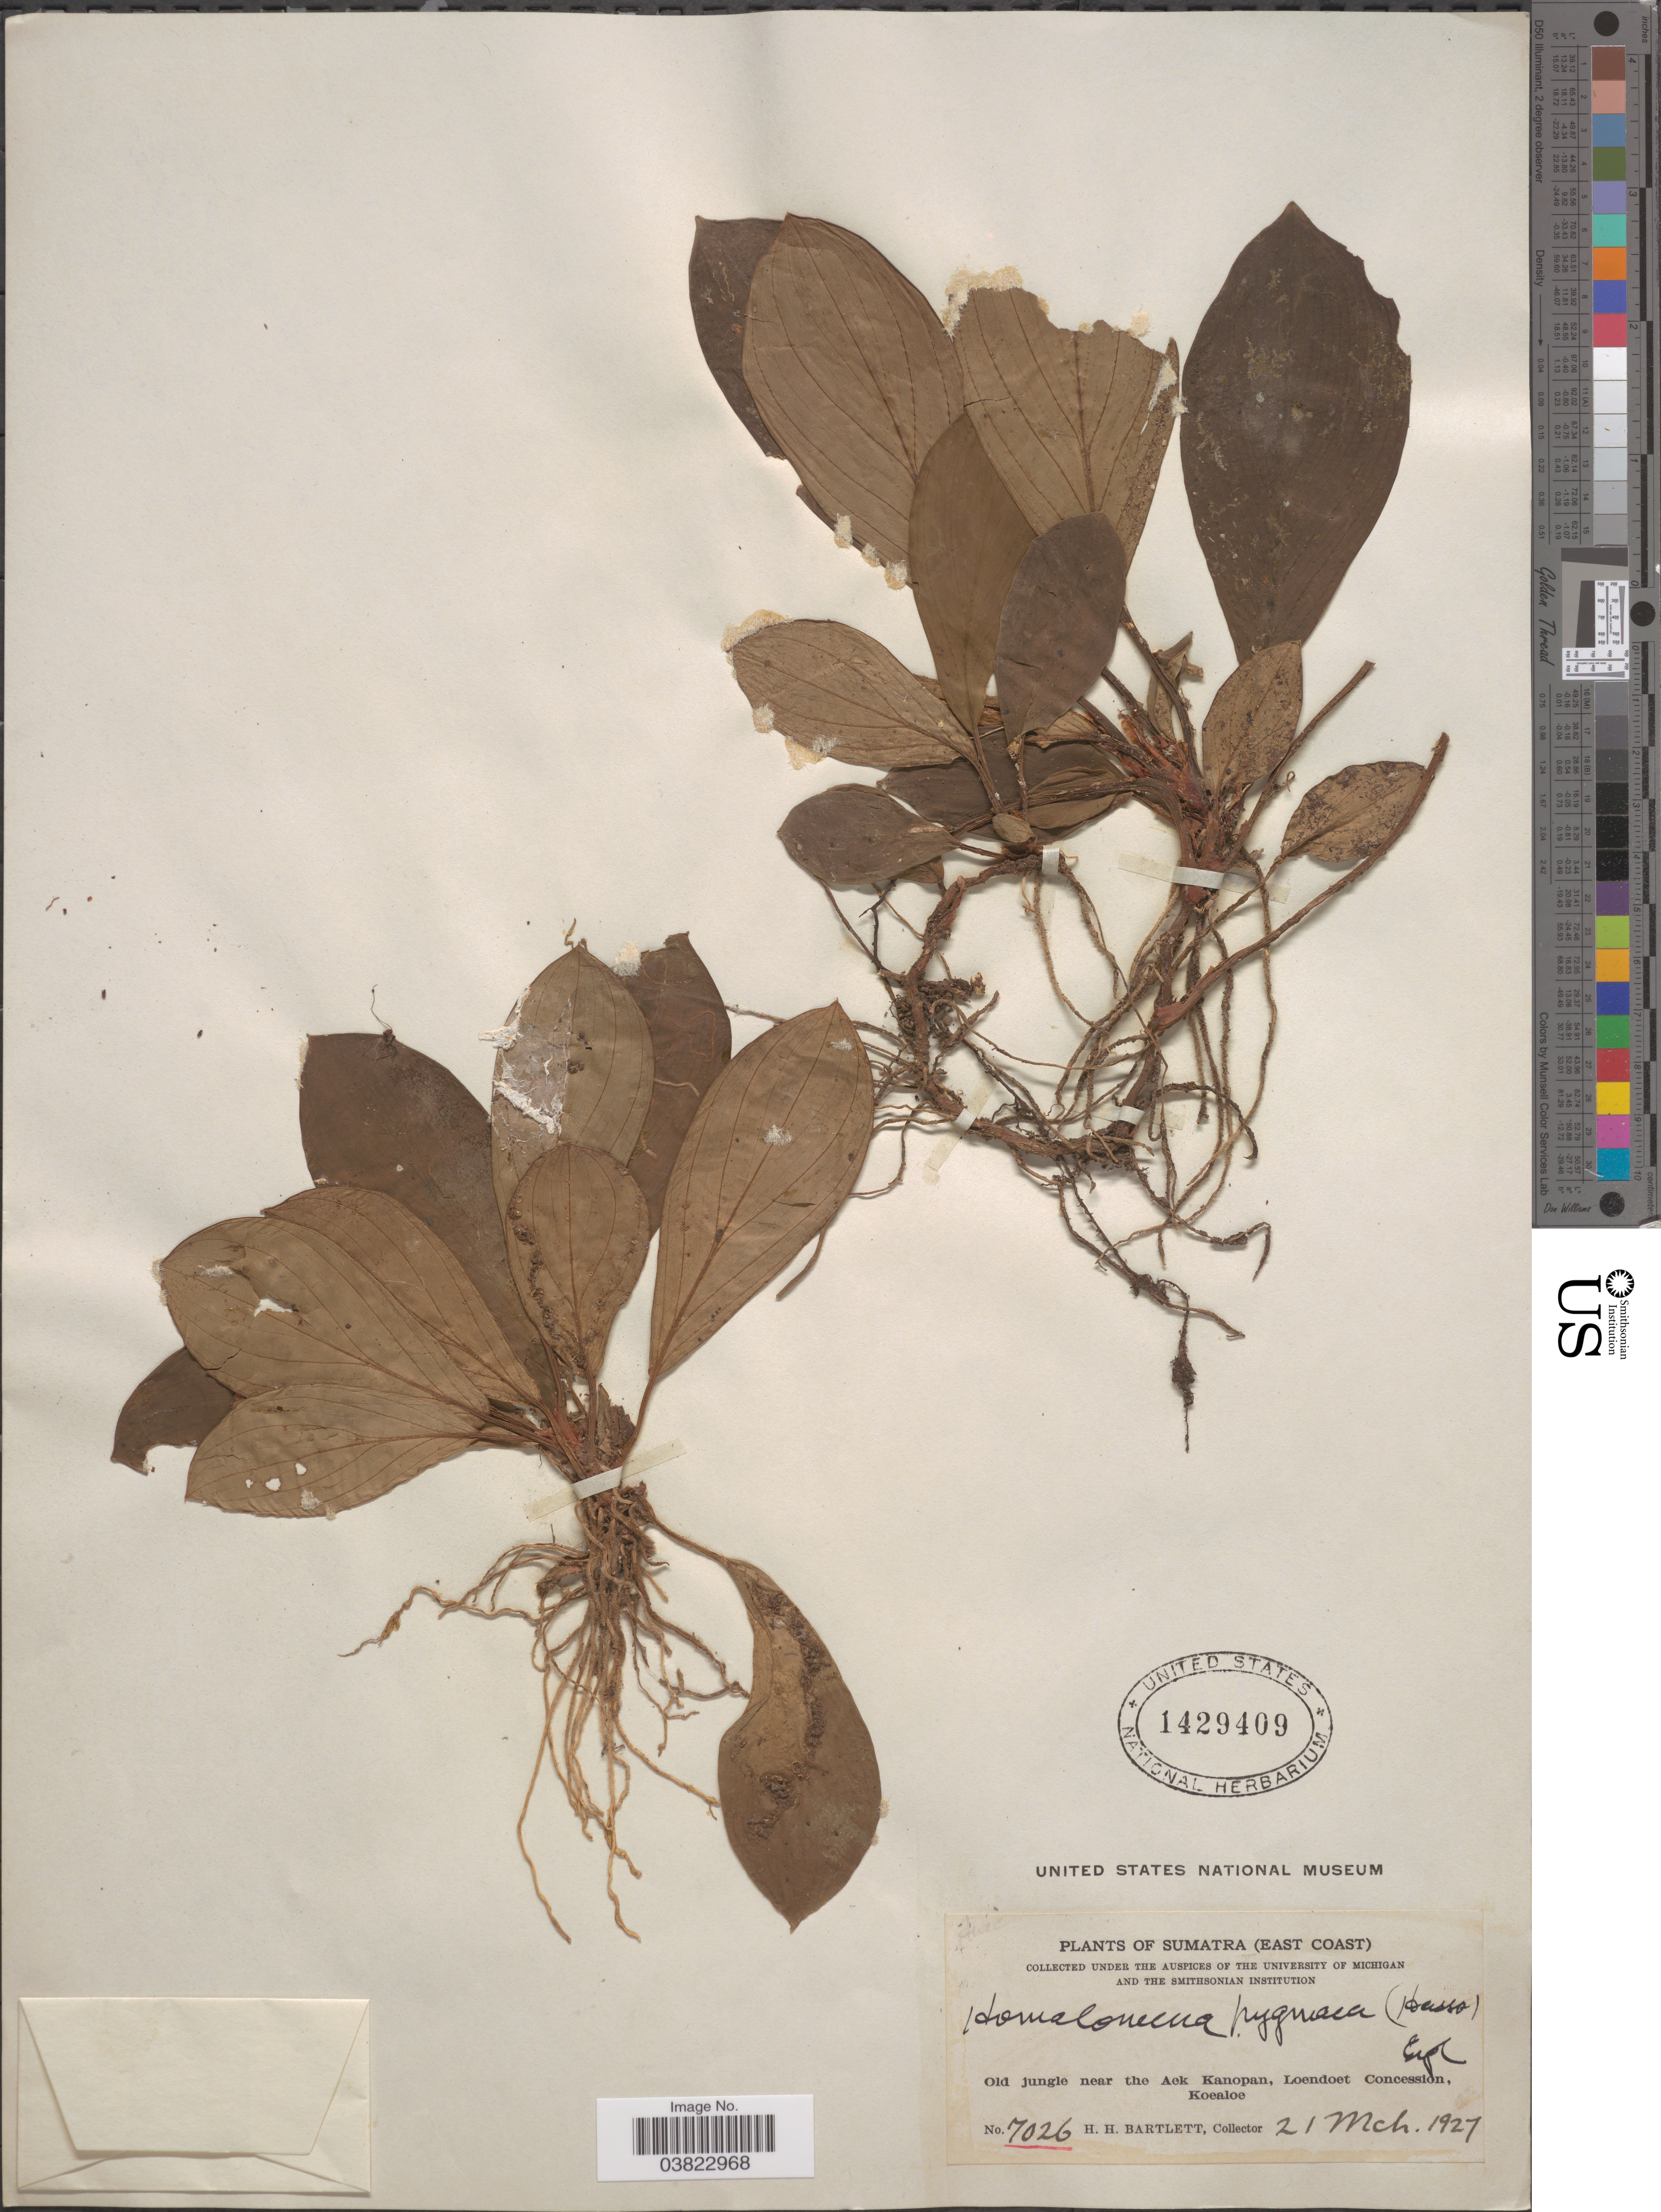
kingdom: Plantae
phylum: Tracheophyta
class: Liliopsida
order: Alismatales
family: Araceae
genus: Homalomena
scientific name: Homalomena pygmaea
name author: (Hassk.) Engl.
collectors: H. H. Bartlett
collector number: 7026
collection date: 1927-03-21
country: Indonesia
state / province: Sumatra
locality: (East Coast). Old jungle near the Aek Kanopan, Loendoet Concession, Koealoe.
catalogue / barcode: US 1429409